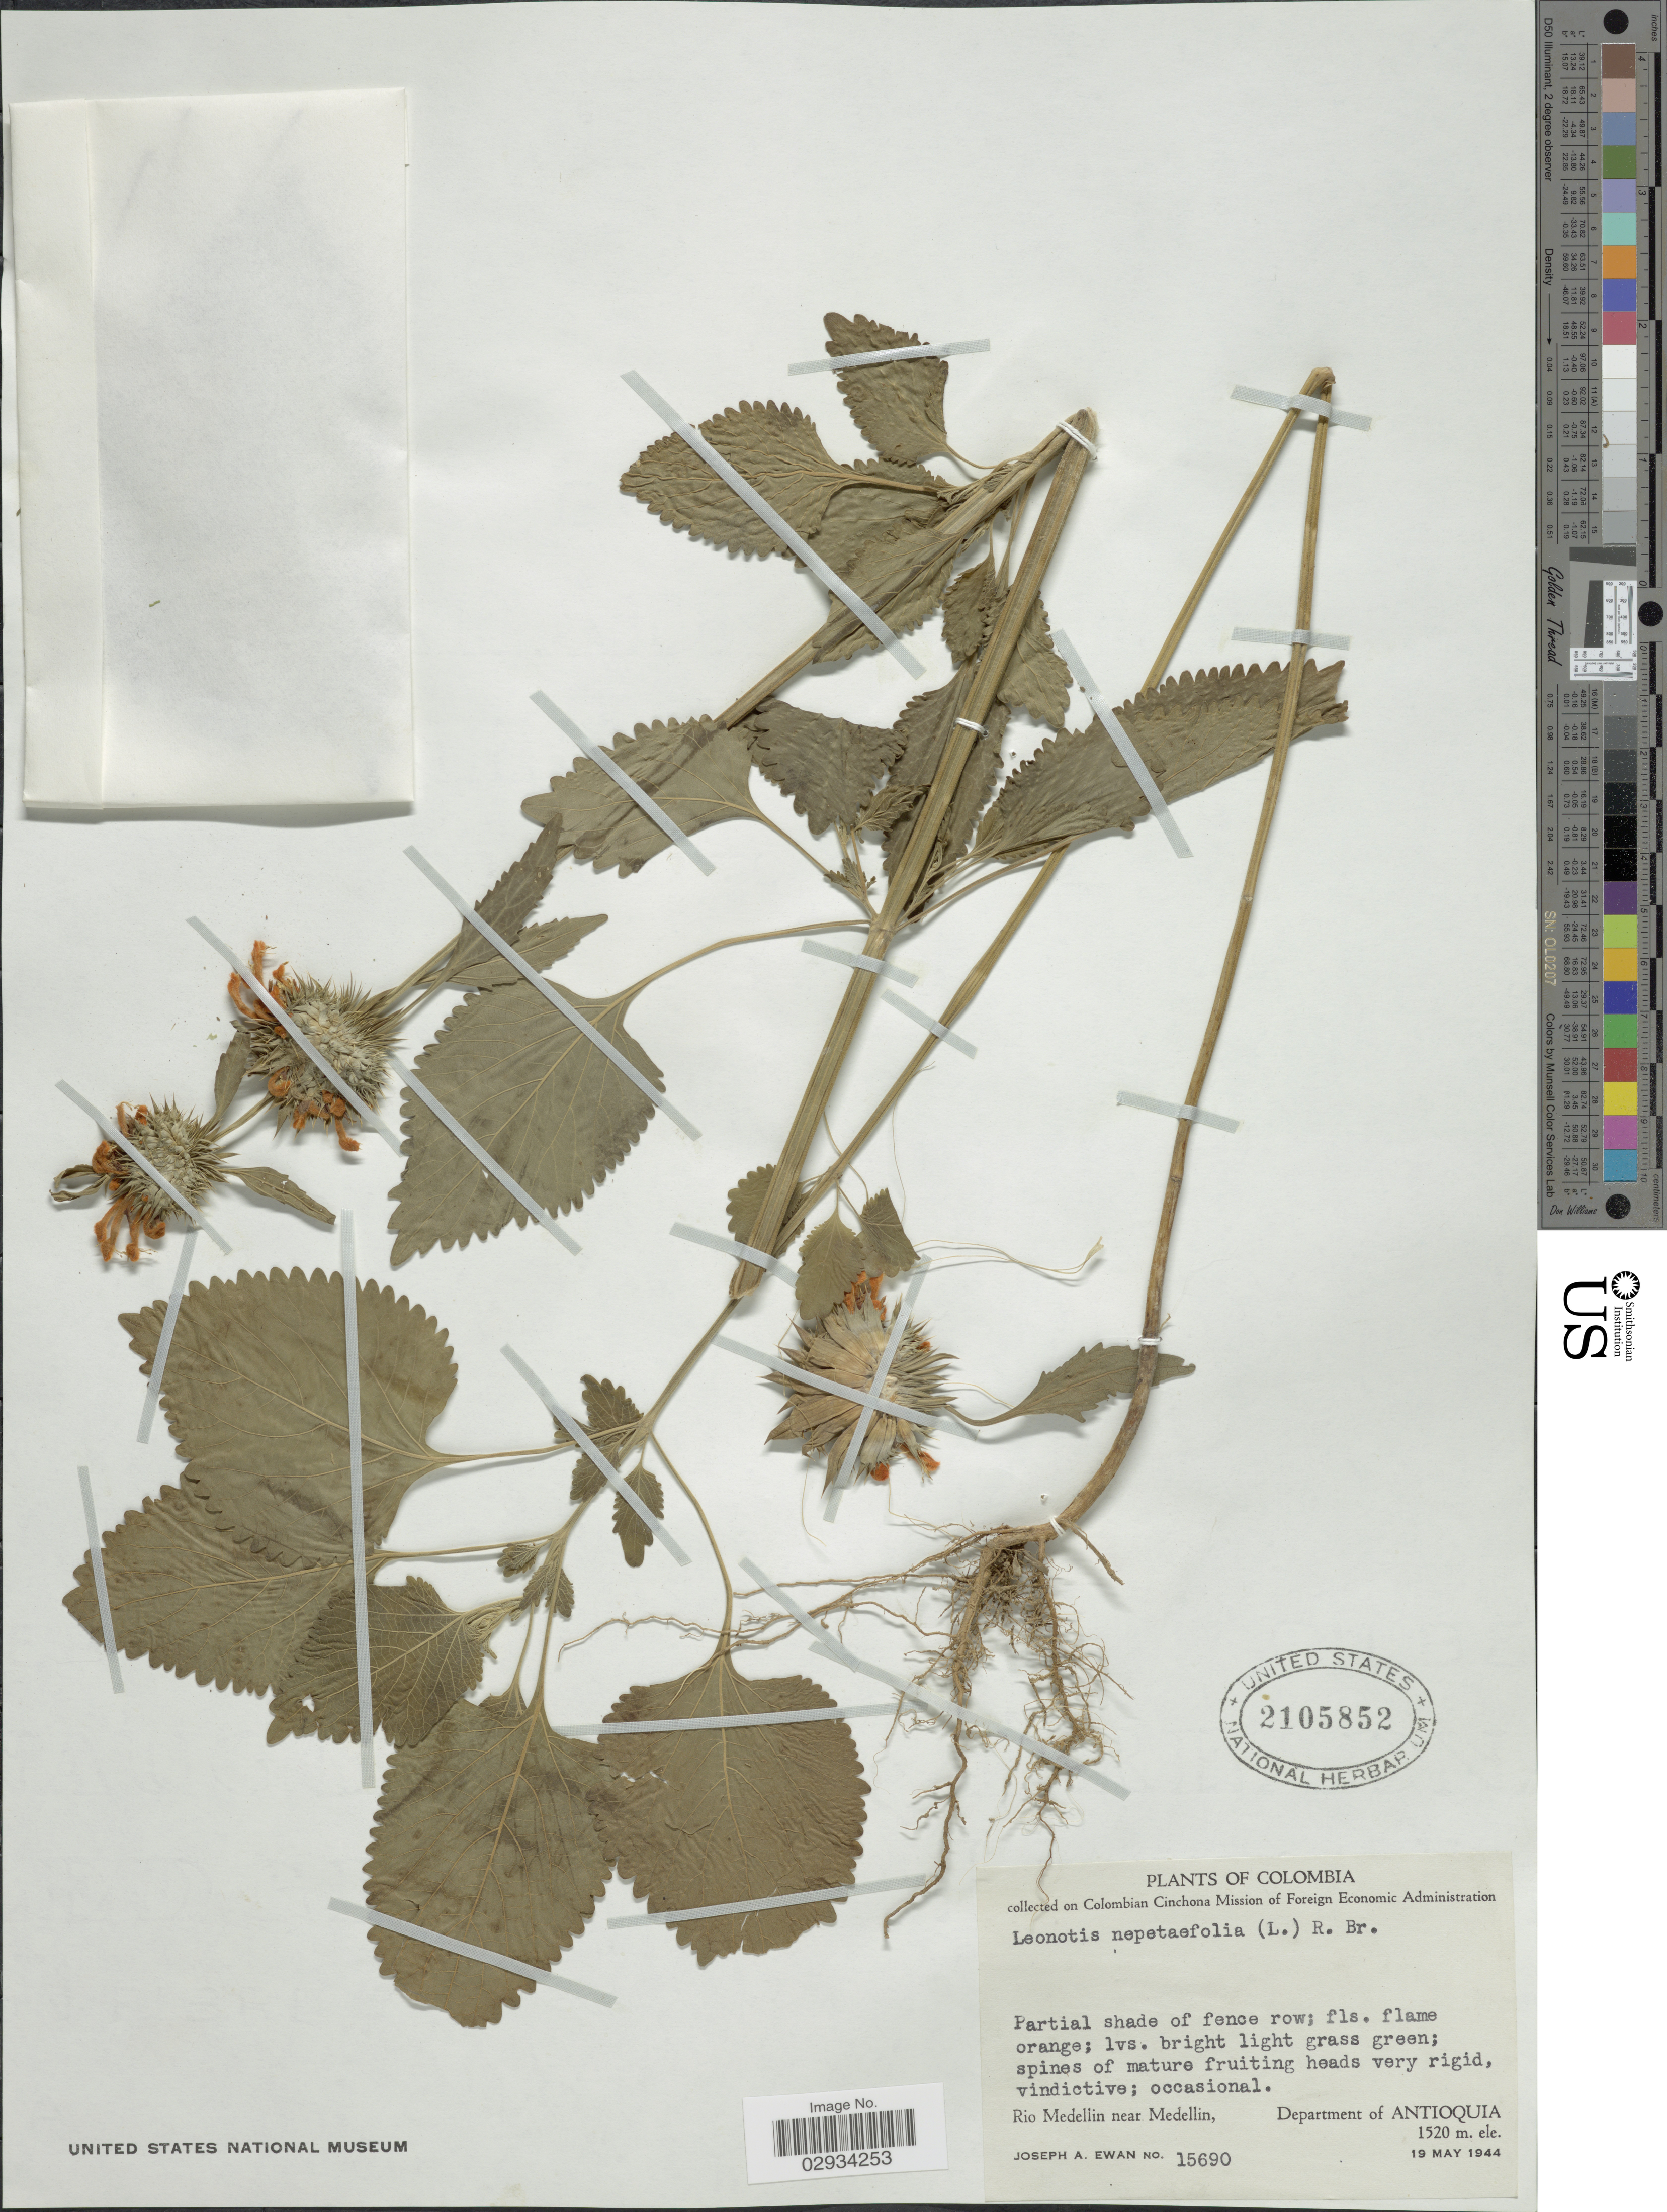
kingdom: Plantae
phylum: Tracheophyta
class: Magnoliopsida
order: Lamiales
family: Lamiaceae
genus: Leonotis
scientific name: Leonotis nepetifolia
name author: (L.) R. Br.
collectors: J. A. Ewan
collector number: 15690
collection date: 1944-05-19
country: Colombia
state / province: Antioquia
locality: Rio Medellin near Medellin, Department of Antioquia.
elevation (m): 1520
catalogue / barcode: US 2105852